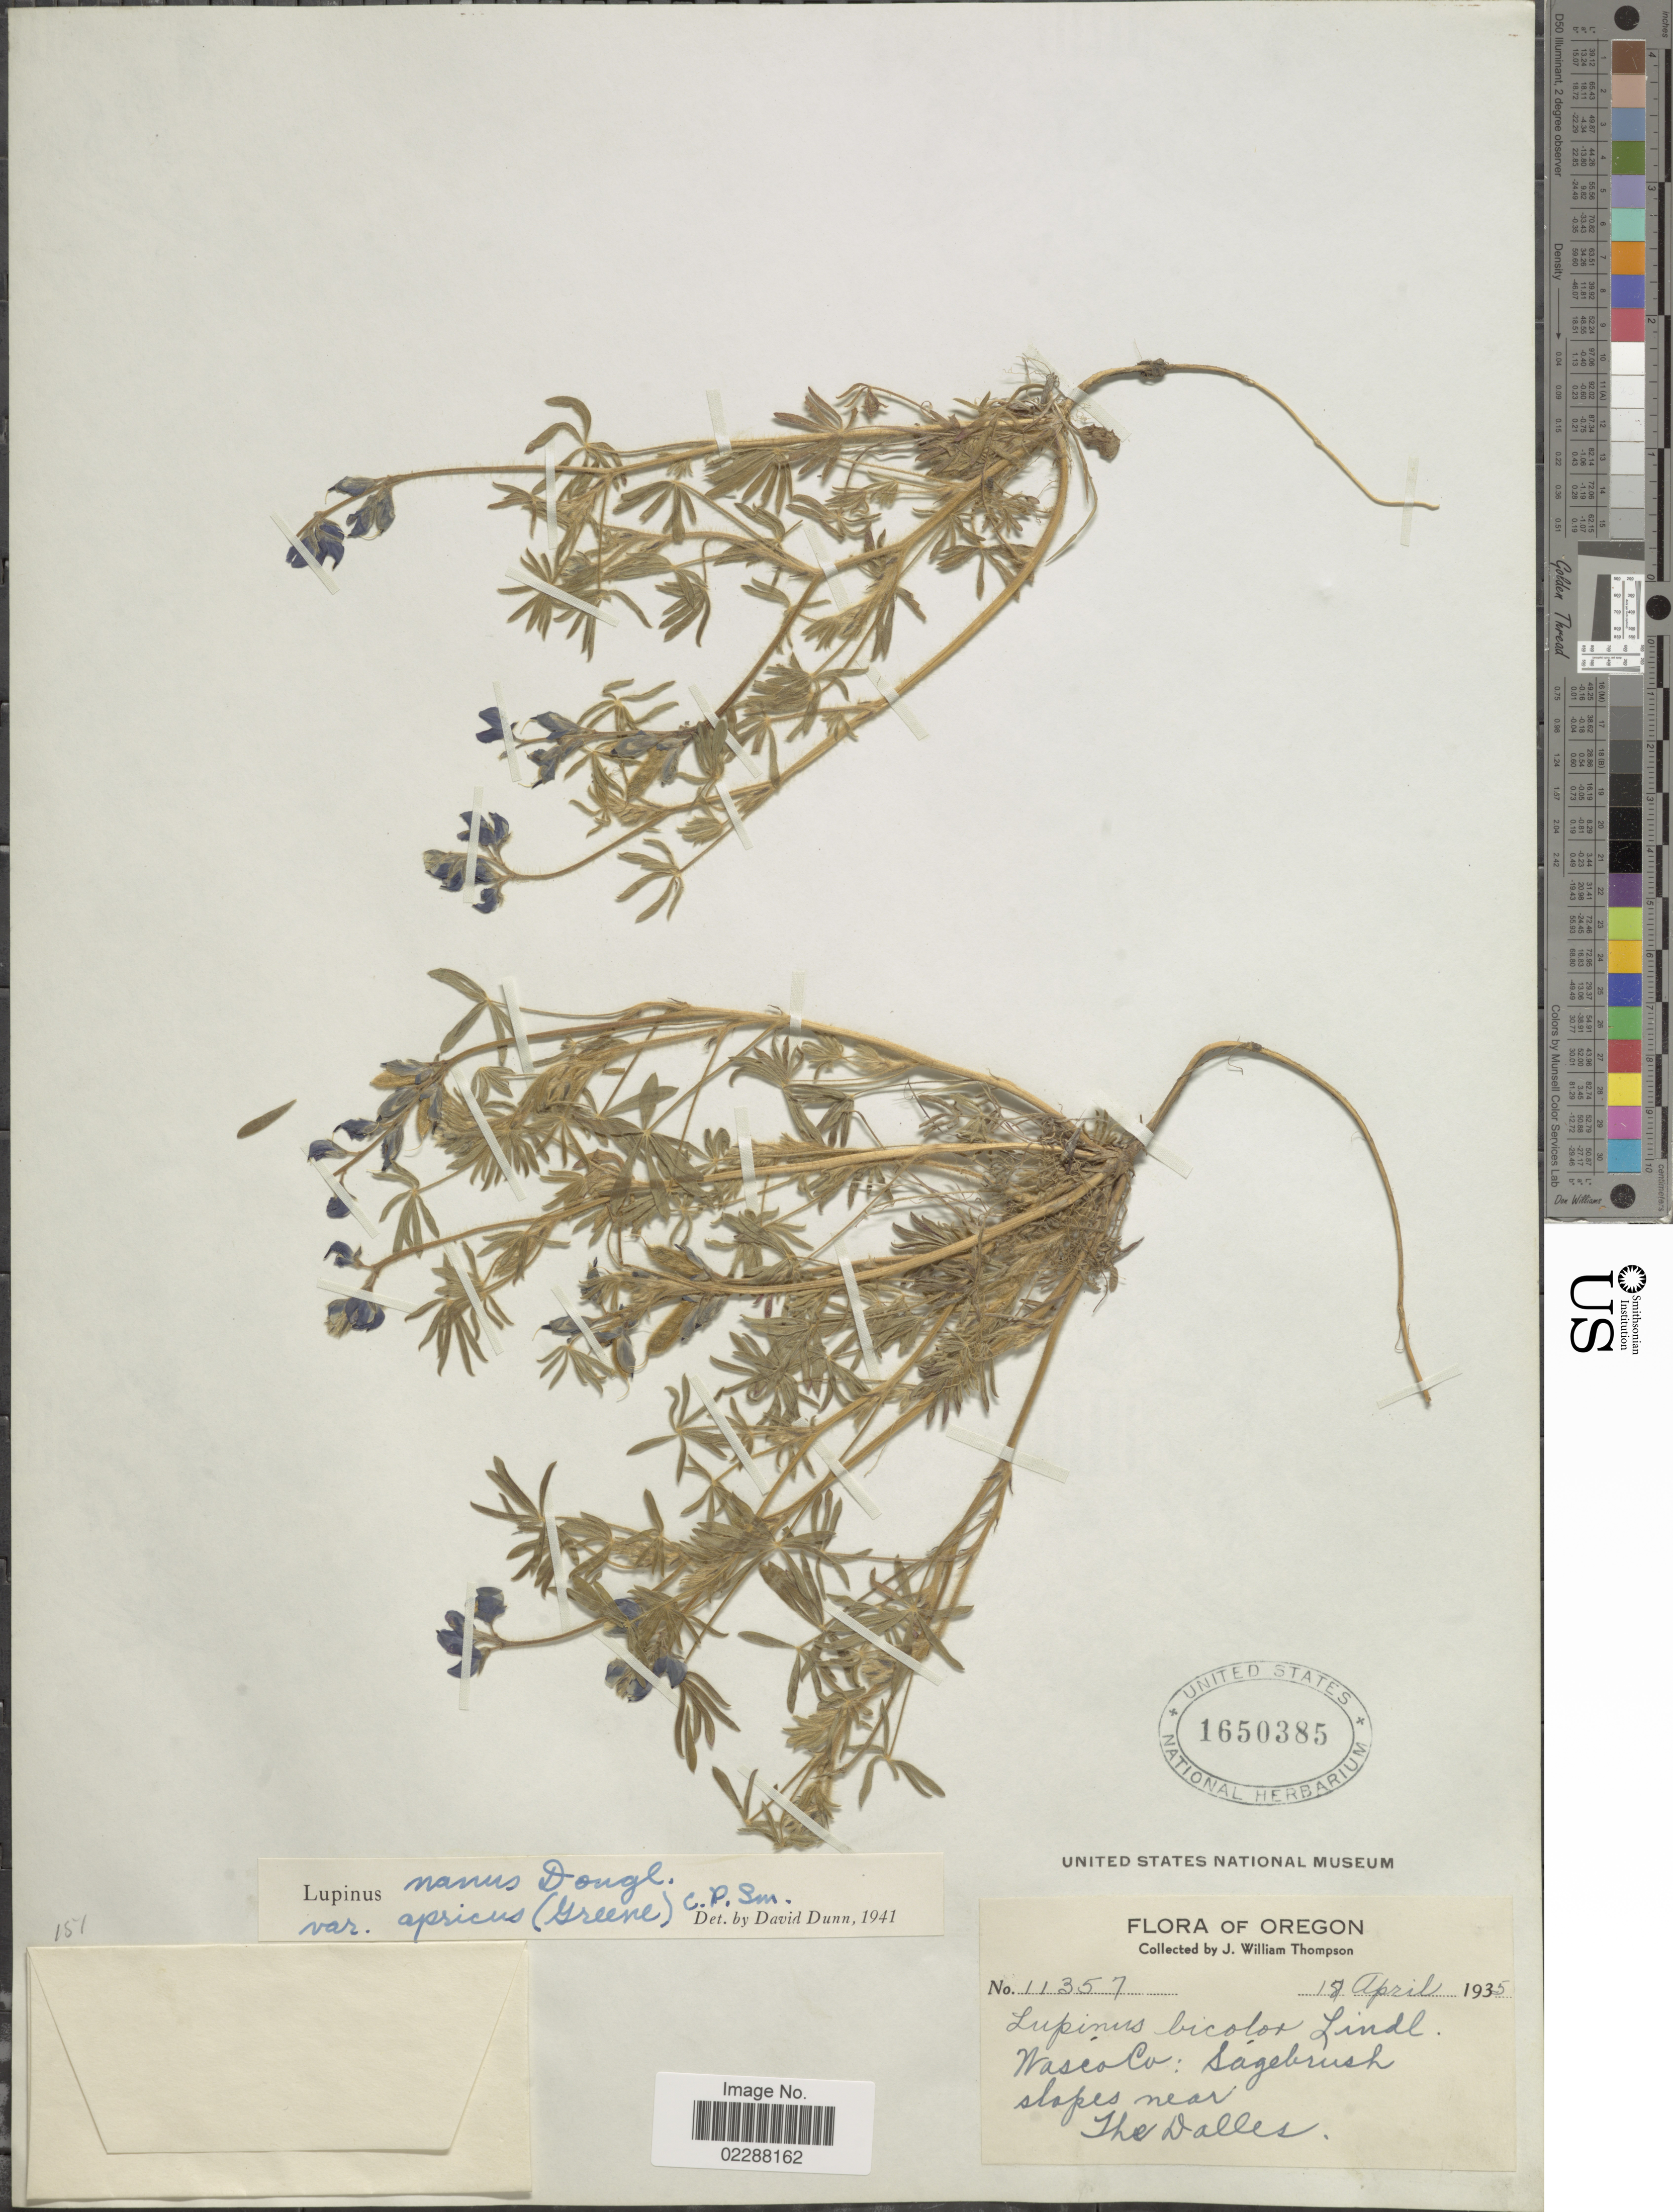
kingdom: Plantae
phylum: Tracheophyta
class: Magnoliopsida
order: Fabales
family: Fabaceae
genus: Lupinus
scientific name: Lupinus vallicola subsp. apricus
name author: (Greene) D.B. Dunn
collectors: J. W. Thompson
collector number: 11357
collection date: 1935-04-18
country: United States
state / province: Oregon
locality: Wascoco: Sagebrush, slopes near The Dalles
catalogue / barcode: US 1650385